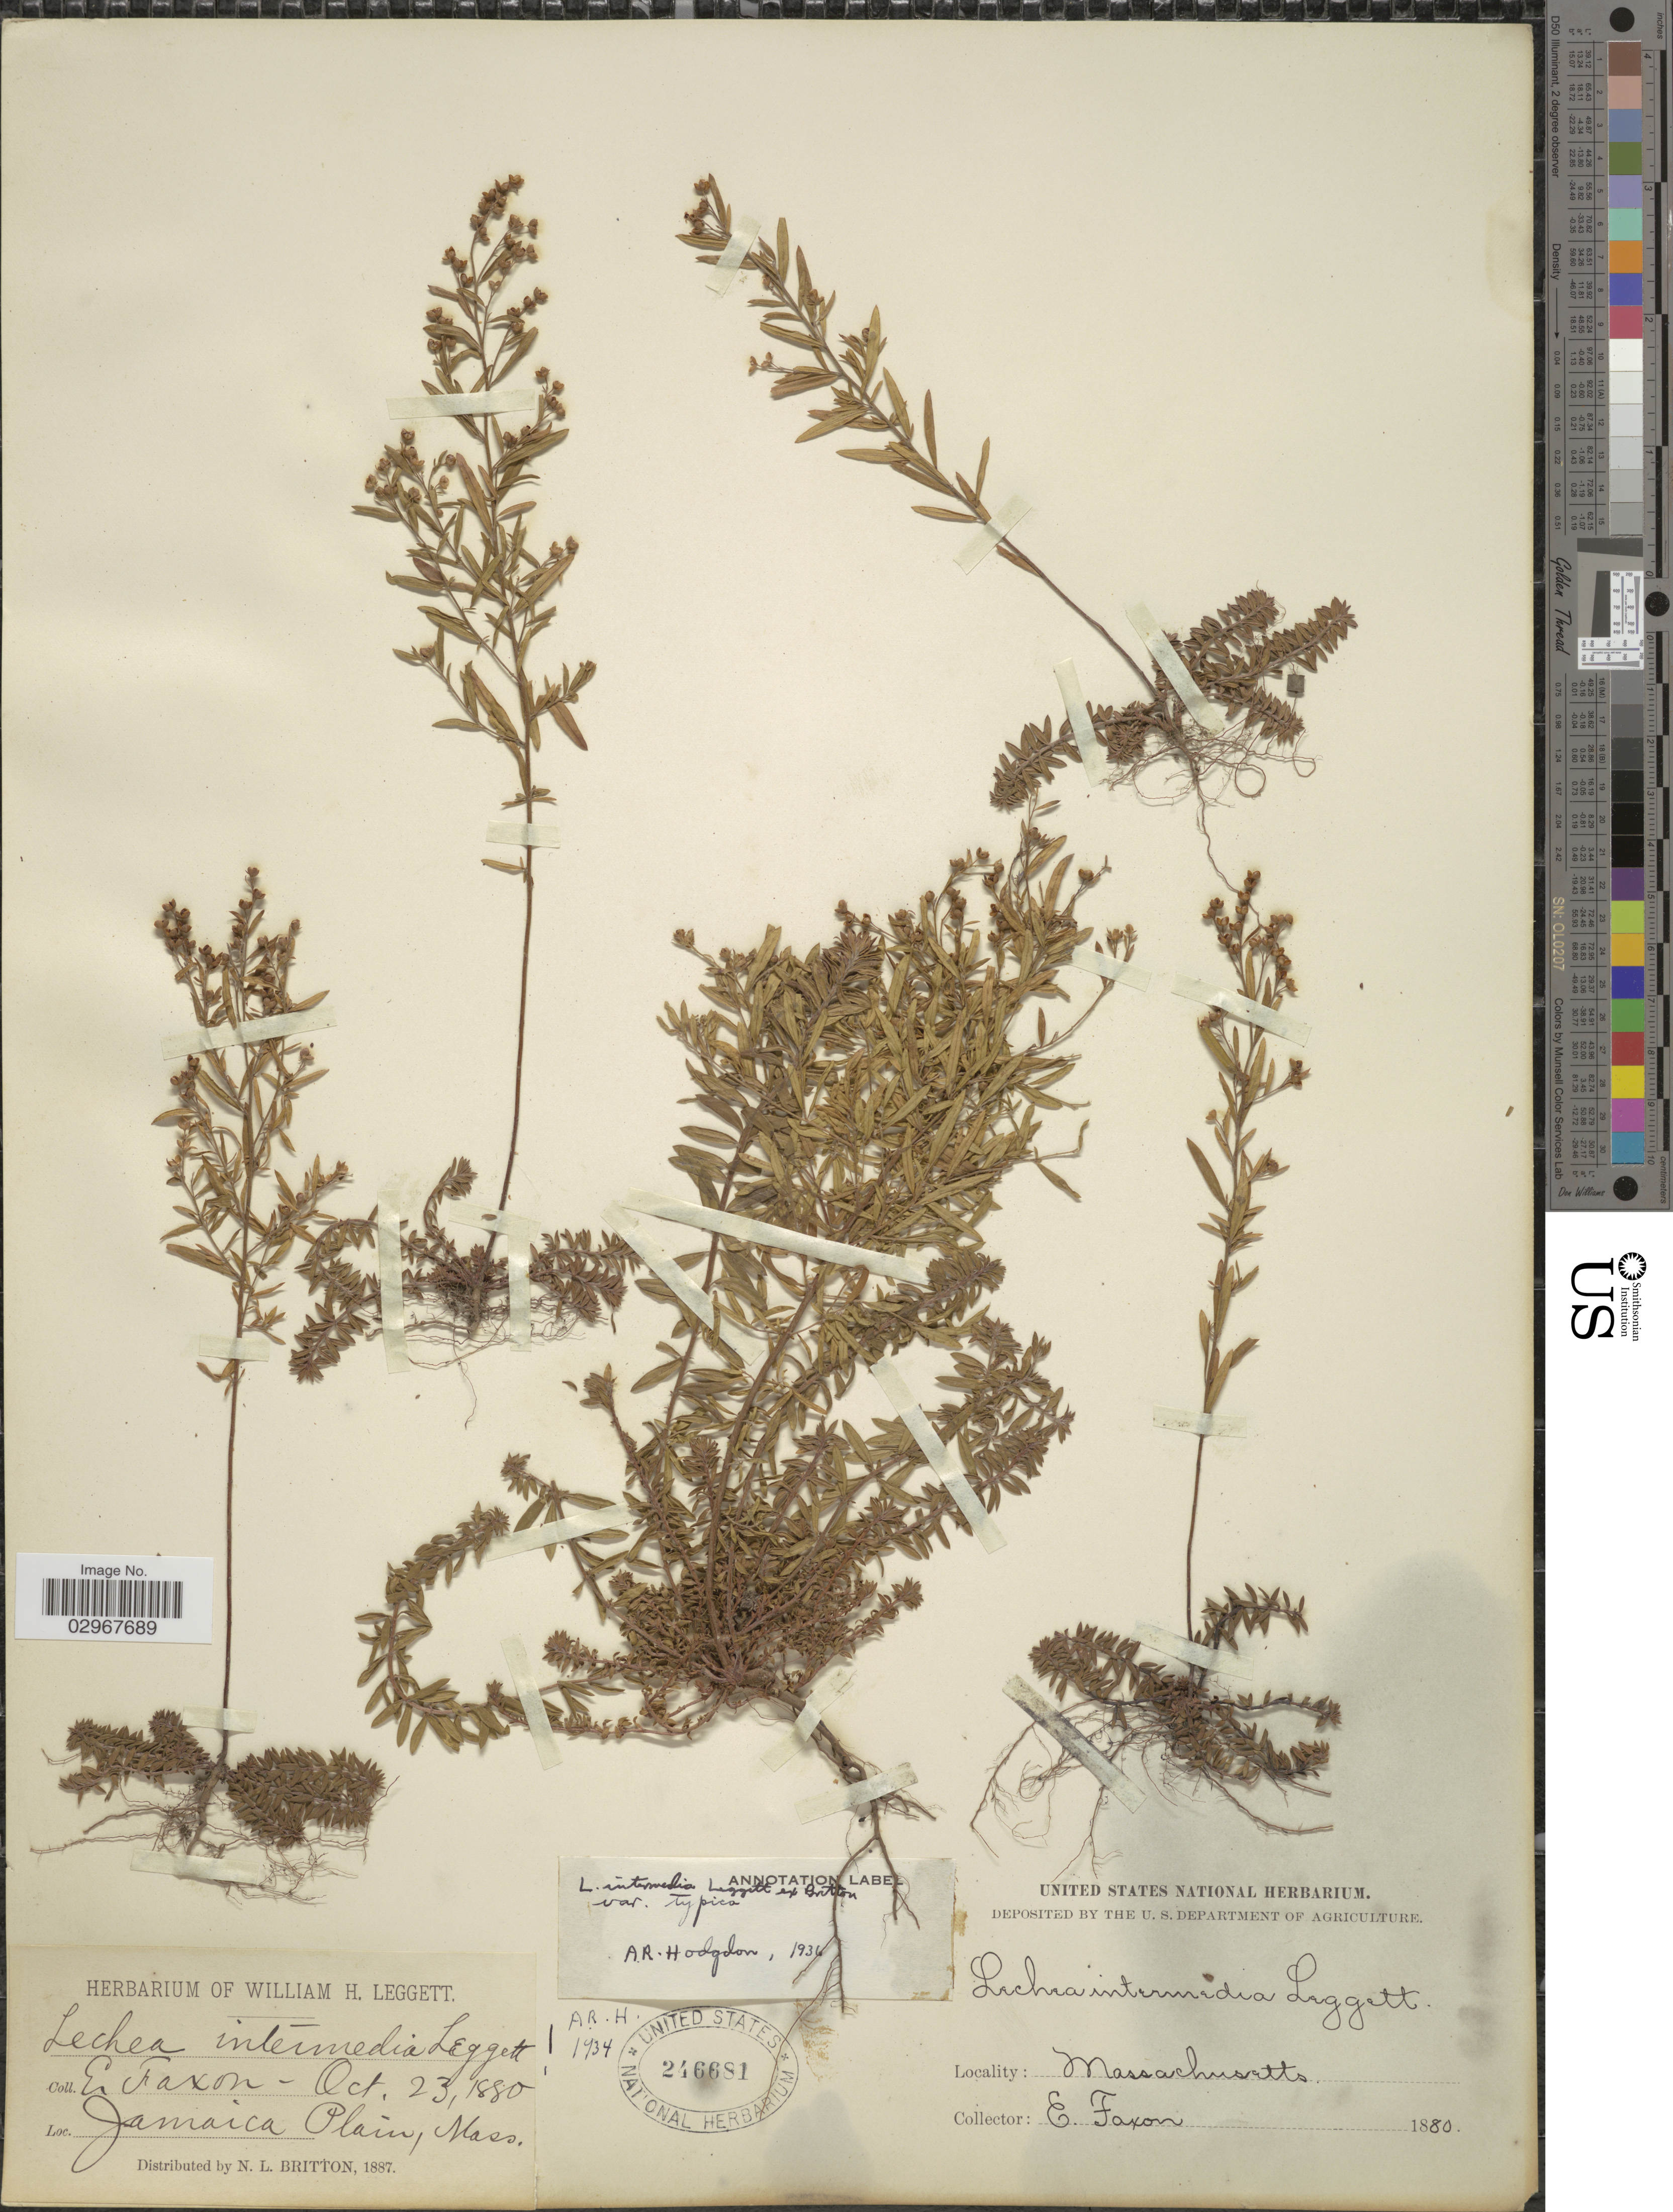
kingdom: Plantae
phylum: Tracheophyta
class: Magnoliopsida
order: Malvales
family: Cistaceae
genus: Lechea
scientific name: Lechea intermedia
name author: Legg. ex Britton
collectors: E. Faxon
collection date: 1880-10-23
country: United States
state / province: Massachusetts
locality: Jamaica Plain, Mass.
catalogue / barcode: US 246681